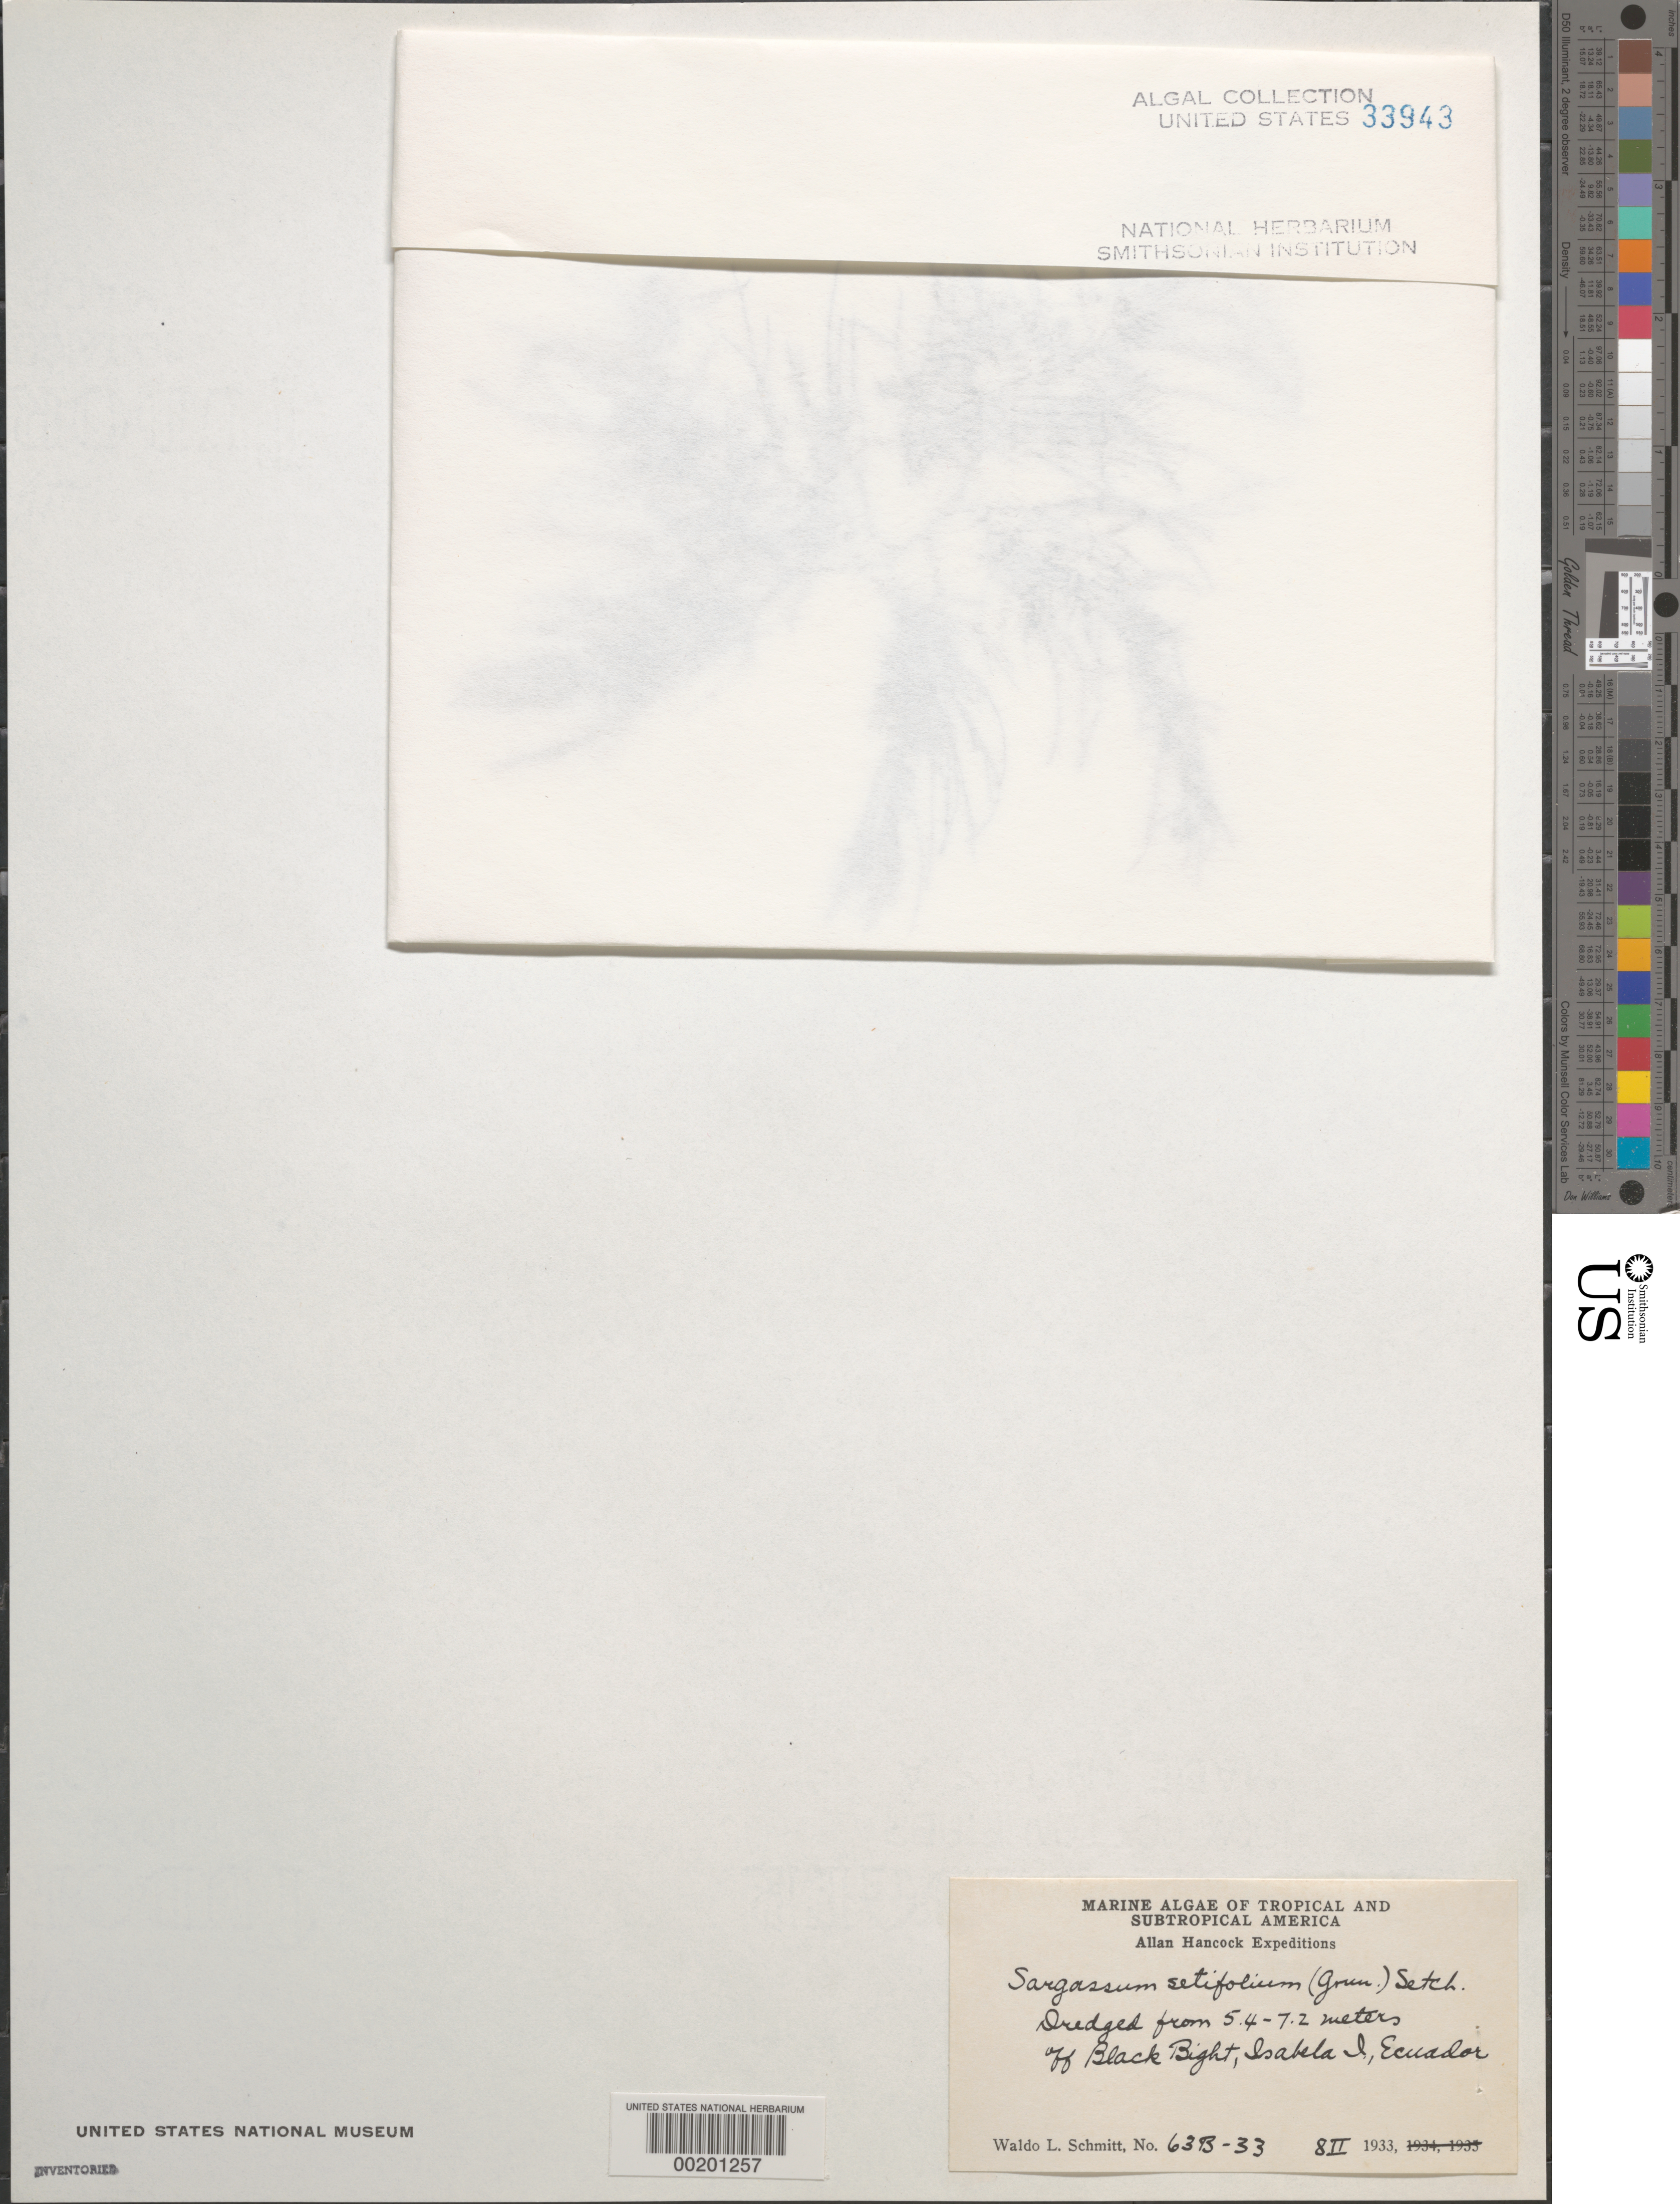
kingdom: Chromista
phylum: Ochrophyta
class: Phaeophyceae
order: Fucales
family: Sargassaceae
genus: Sargassum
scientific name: Sargassum setifolium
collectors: W. L. Schmitt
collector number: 63b-33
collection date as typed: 08 Feb 1933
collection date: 1933-02-08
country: Ecuador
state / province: Colón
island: Isabela [Albemarle]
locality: Off Black Bight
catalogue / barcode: US 33943